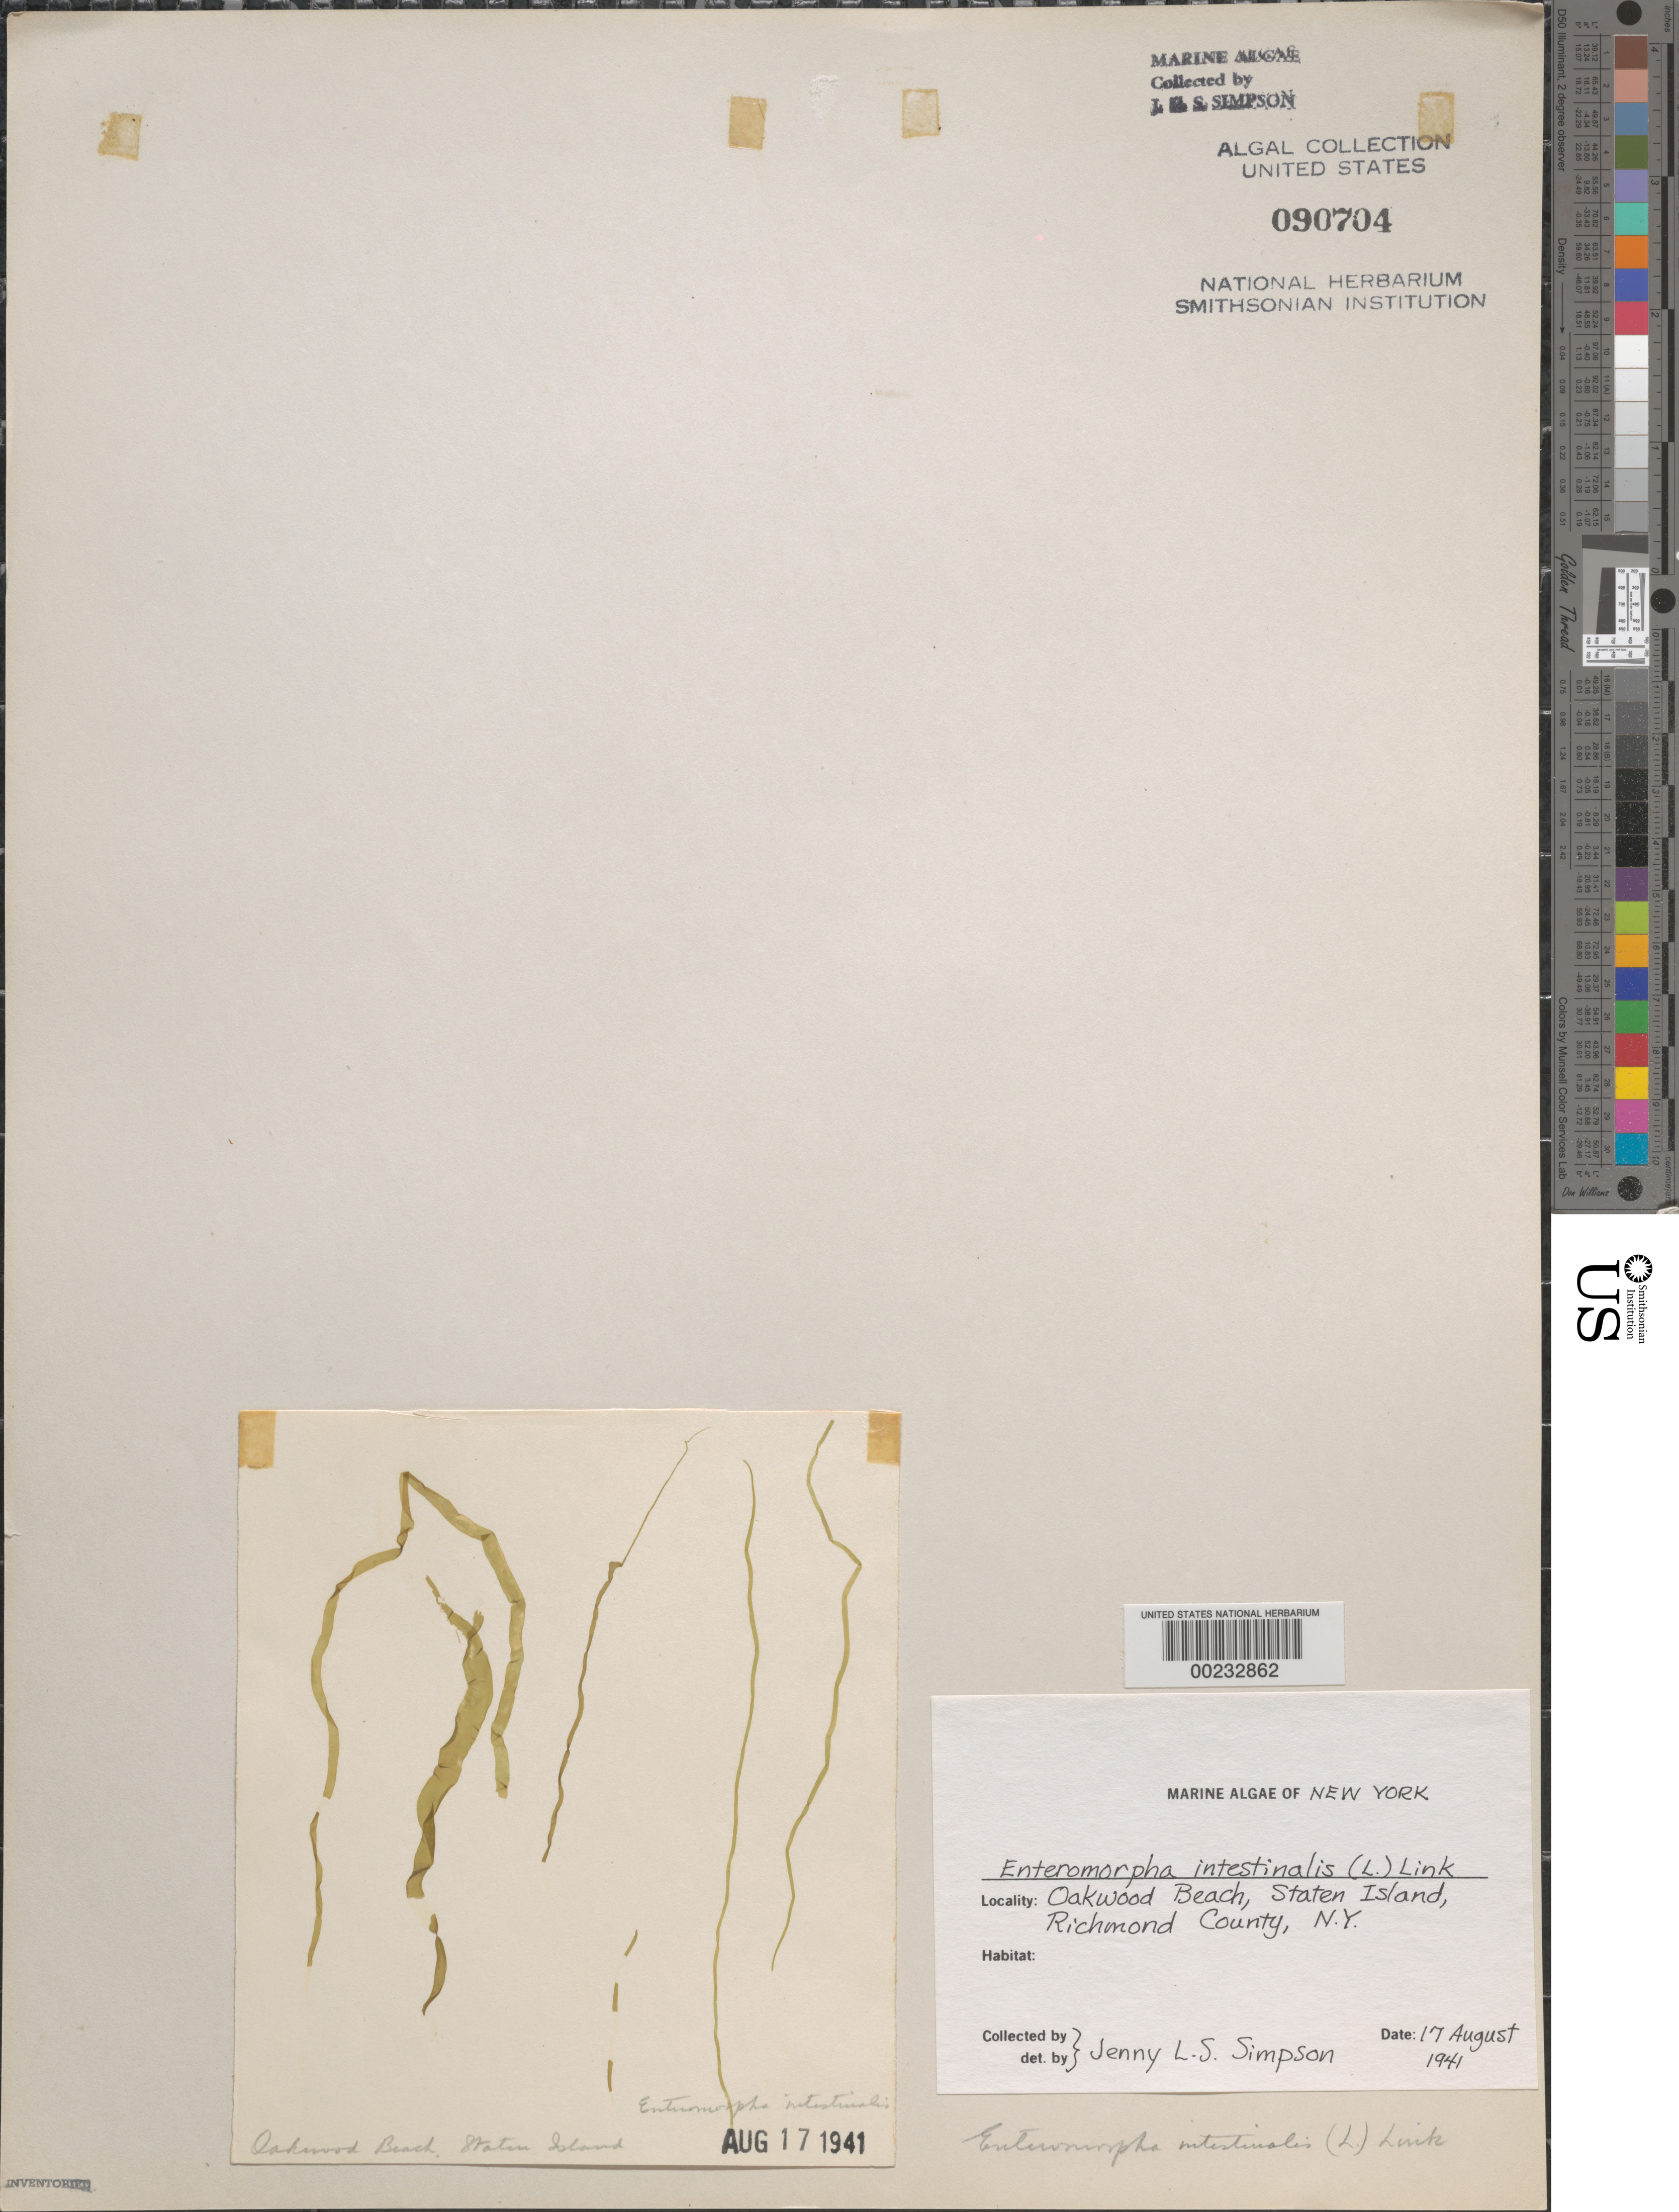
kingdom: Plantae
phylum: Chlorophyta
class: Ulvophyceae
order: Ulvales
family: Ulvaceae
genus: Ulva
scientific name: Ulva intestinalis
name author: L.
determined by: Algae name updating Project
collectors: J. Simpson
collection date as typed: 17 Aug 1941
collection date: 1941-08-17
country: United States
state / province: New York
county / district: Richmond County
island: Staten Island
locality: Oakwood Beach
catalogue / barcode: US 90704